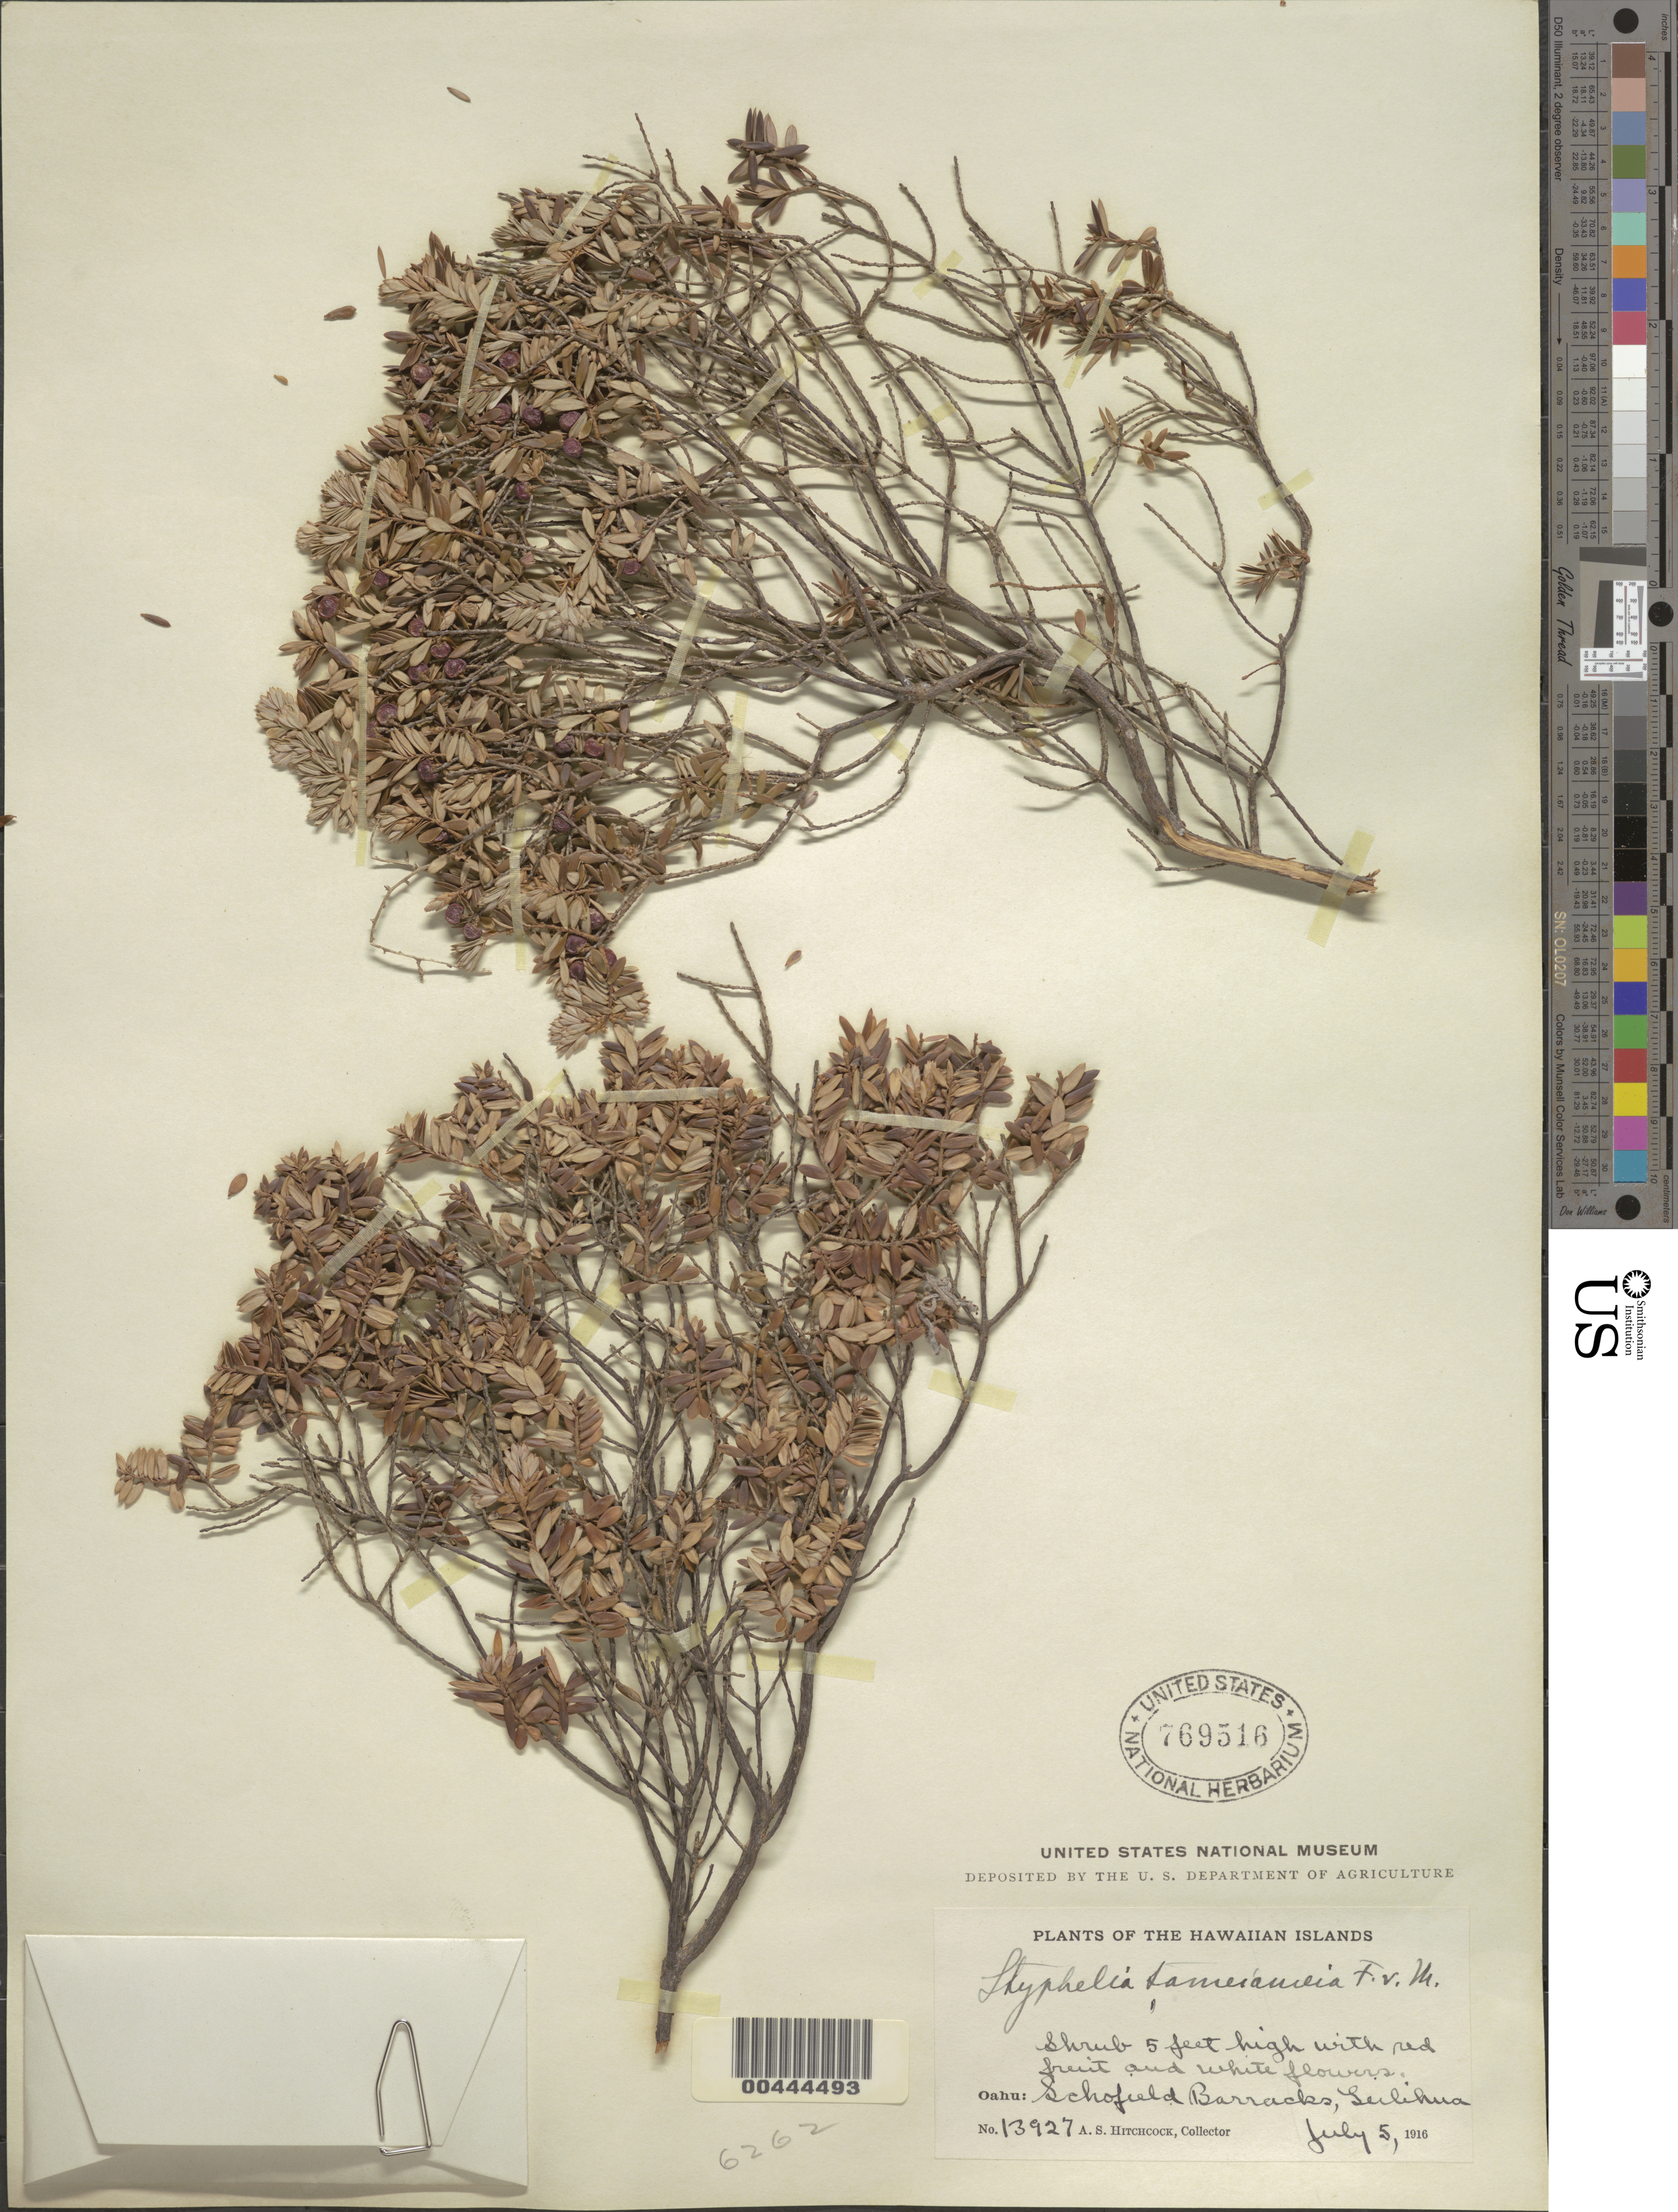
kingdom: Plantae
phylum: Tracheophyta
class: Magnoliopsida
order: Ericales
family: Ericaceae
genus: Leptecophylla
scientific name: Leptecophylla tameiameiae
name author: (Cham. & Schltdl.) C.M. Weiller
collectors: A. S. Hitchcock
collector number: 13927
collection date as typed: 5 Jul 1916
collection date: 1916-07-05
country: United States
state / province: Hawaii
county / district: Honolulu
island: Oahu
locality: Schofield Barracks, Leilihua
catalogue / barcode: US 769516